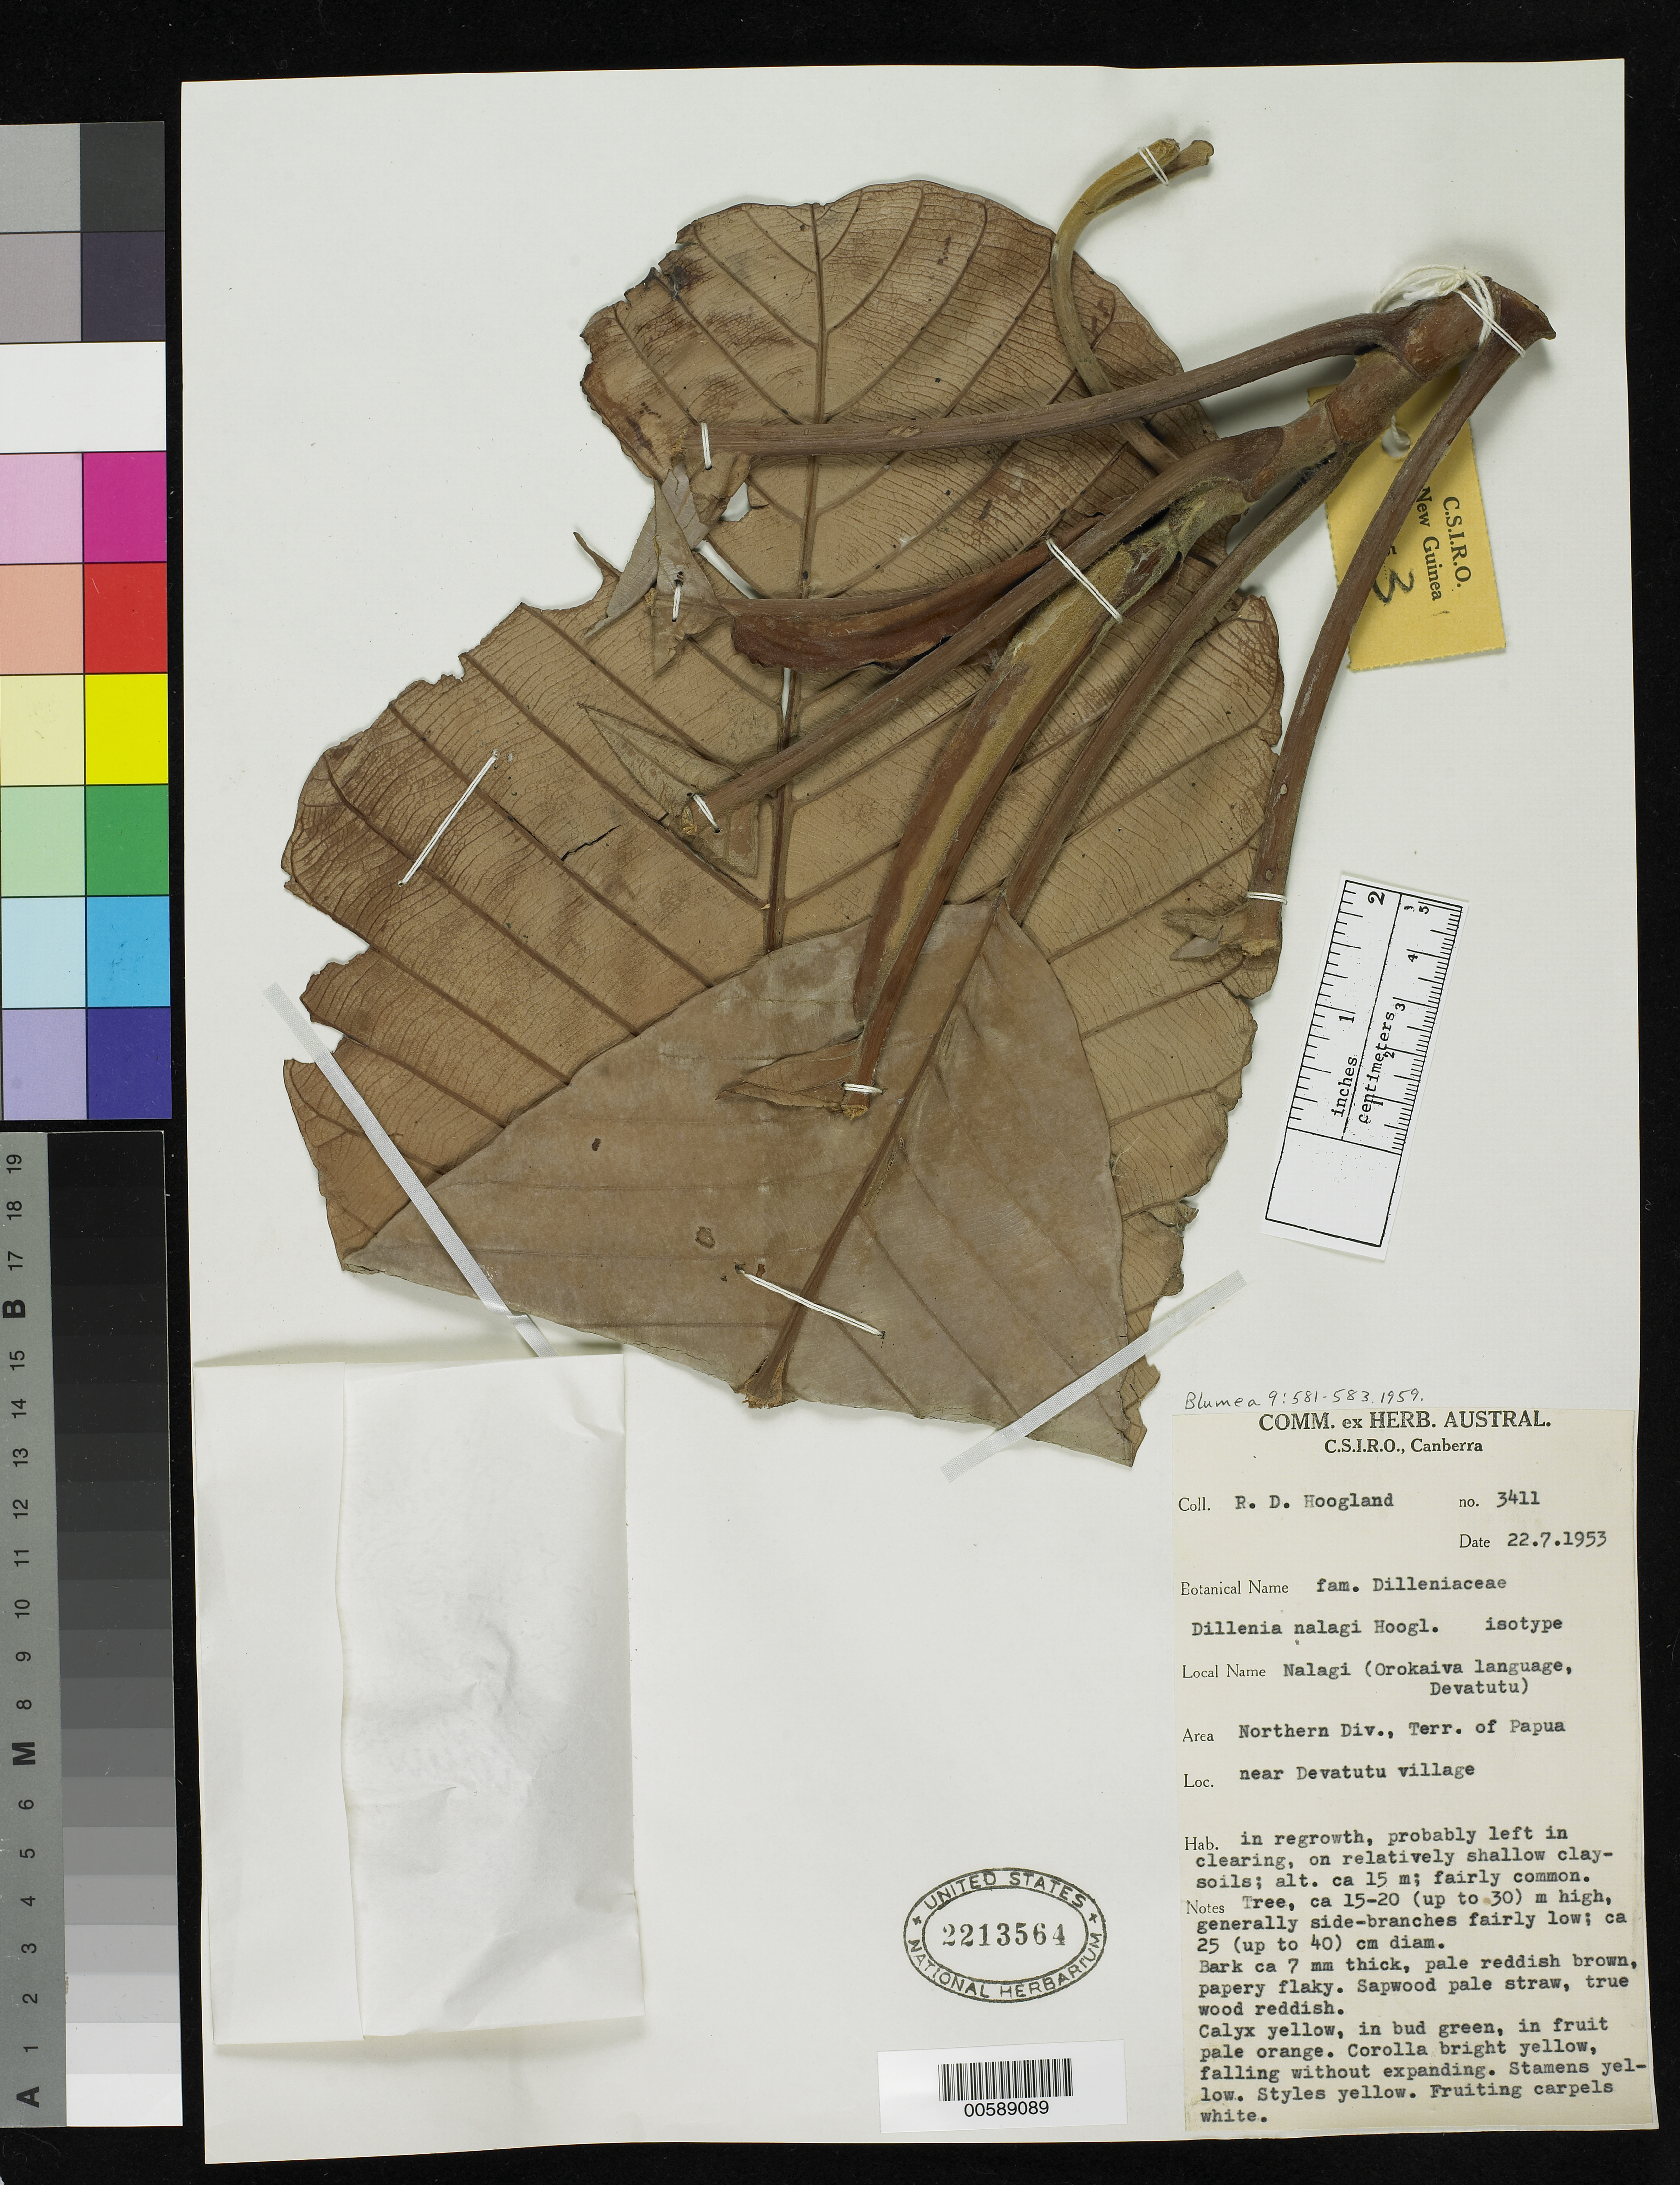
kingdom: Plantae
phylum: Tracheophyta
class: Magnoliopsida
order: Dilleniales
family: Dilleniaceae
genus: Dillenia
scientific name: Dillenia nalagi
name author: Hoogland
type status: Isotype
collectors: R. D. Hoogland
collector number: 3411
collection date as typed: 22 Jul 1953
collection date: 1953-07-22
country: Papua New Guinea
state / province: Northern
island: New Guinea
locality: Nalagi, near Devatutu village.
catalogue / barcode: US 2213564